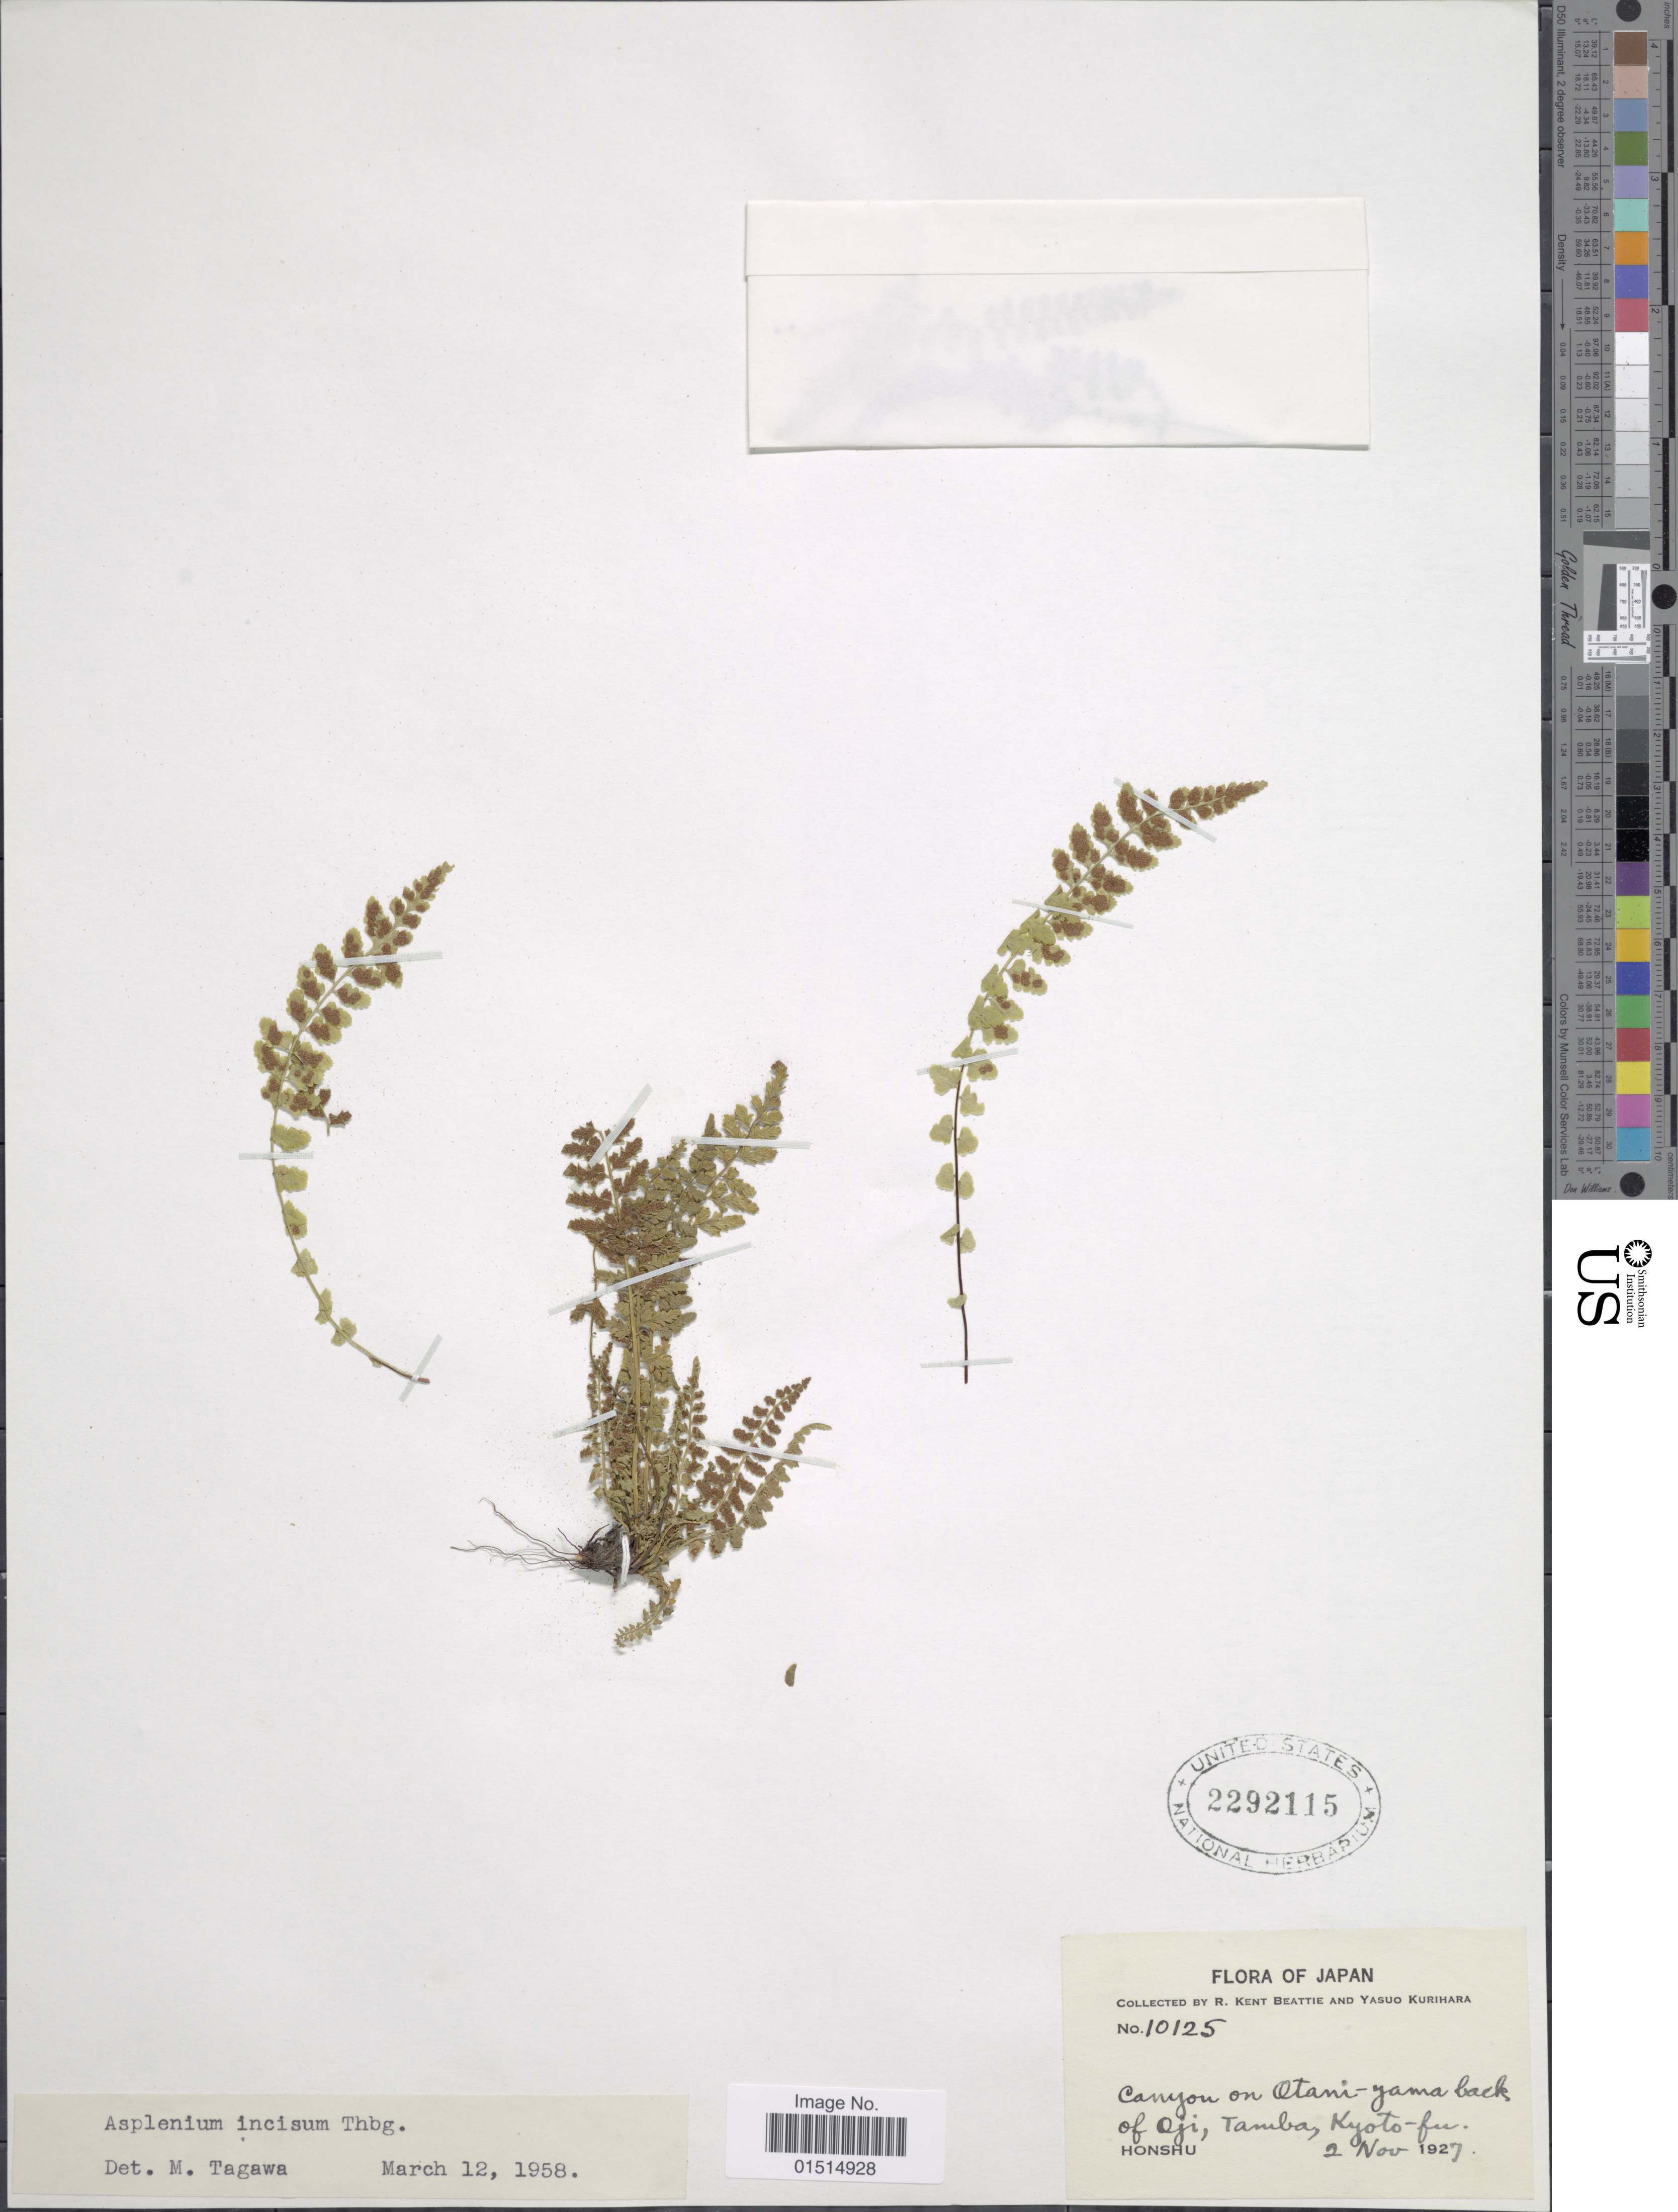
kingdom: Plantae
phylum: Tracheophyta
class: Polypodiopsida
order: Polypodiales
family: Aspleniaceae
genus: Asplenium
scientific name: Asplenium incisum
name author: Thunb.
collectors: R. K. Beattie & Y. Kurihara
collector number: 10125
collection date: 1927-11-02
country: Japan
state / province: Kyoto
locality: Honshu, canyon on Otani-yama back of Oji, Tamba, Kyoto-fu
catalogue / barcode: US 2292115